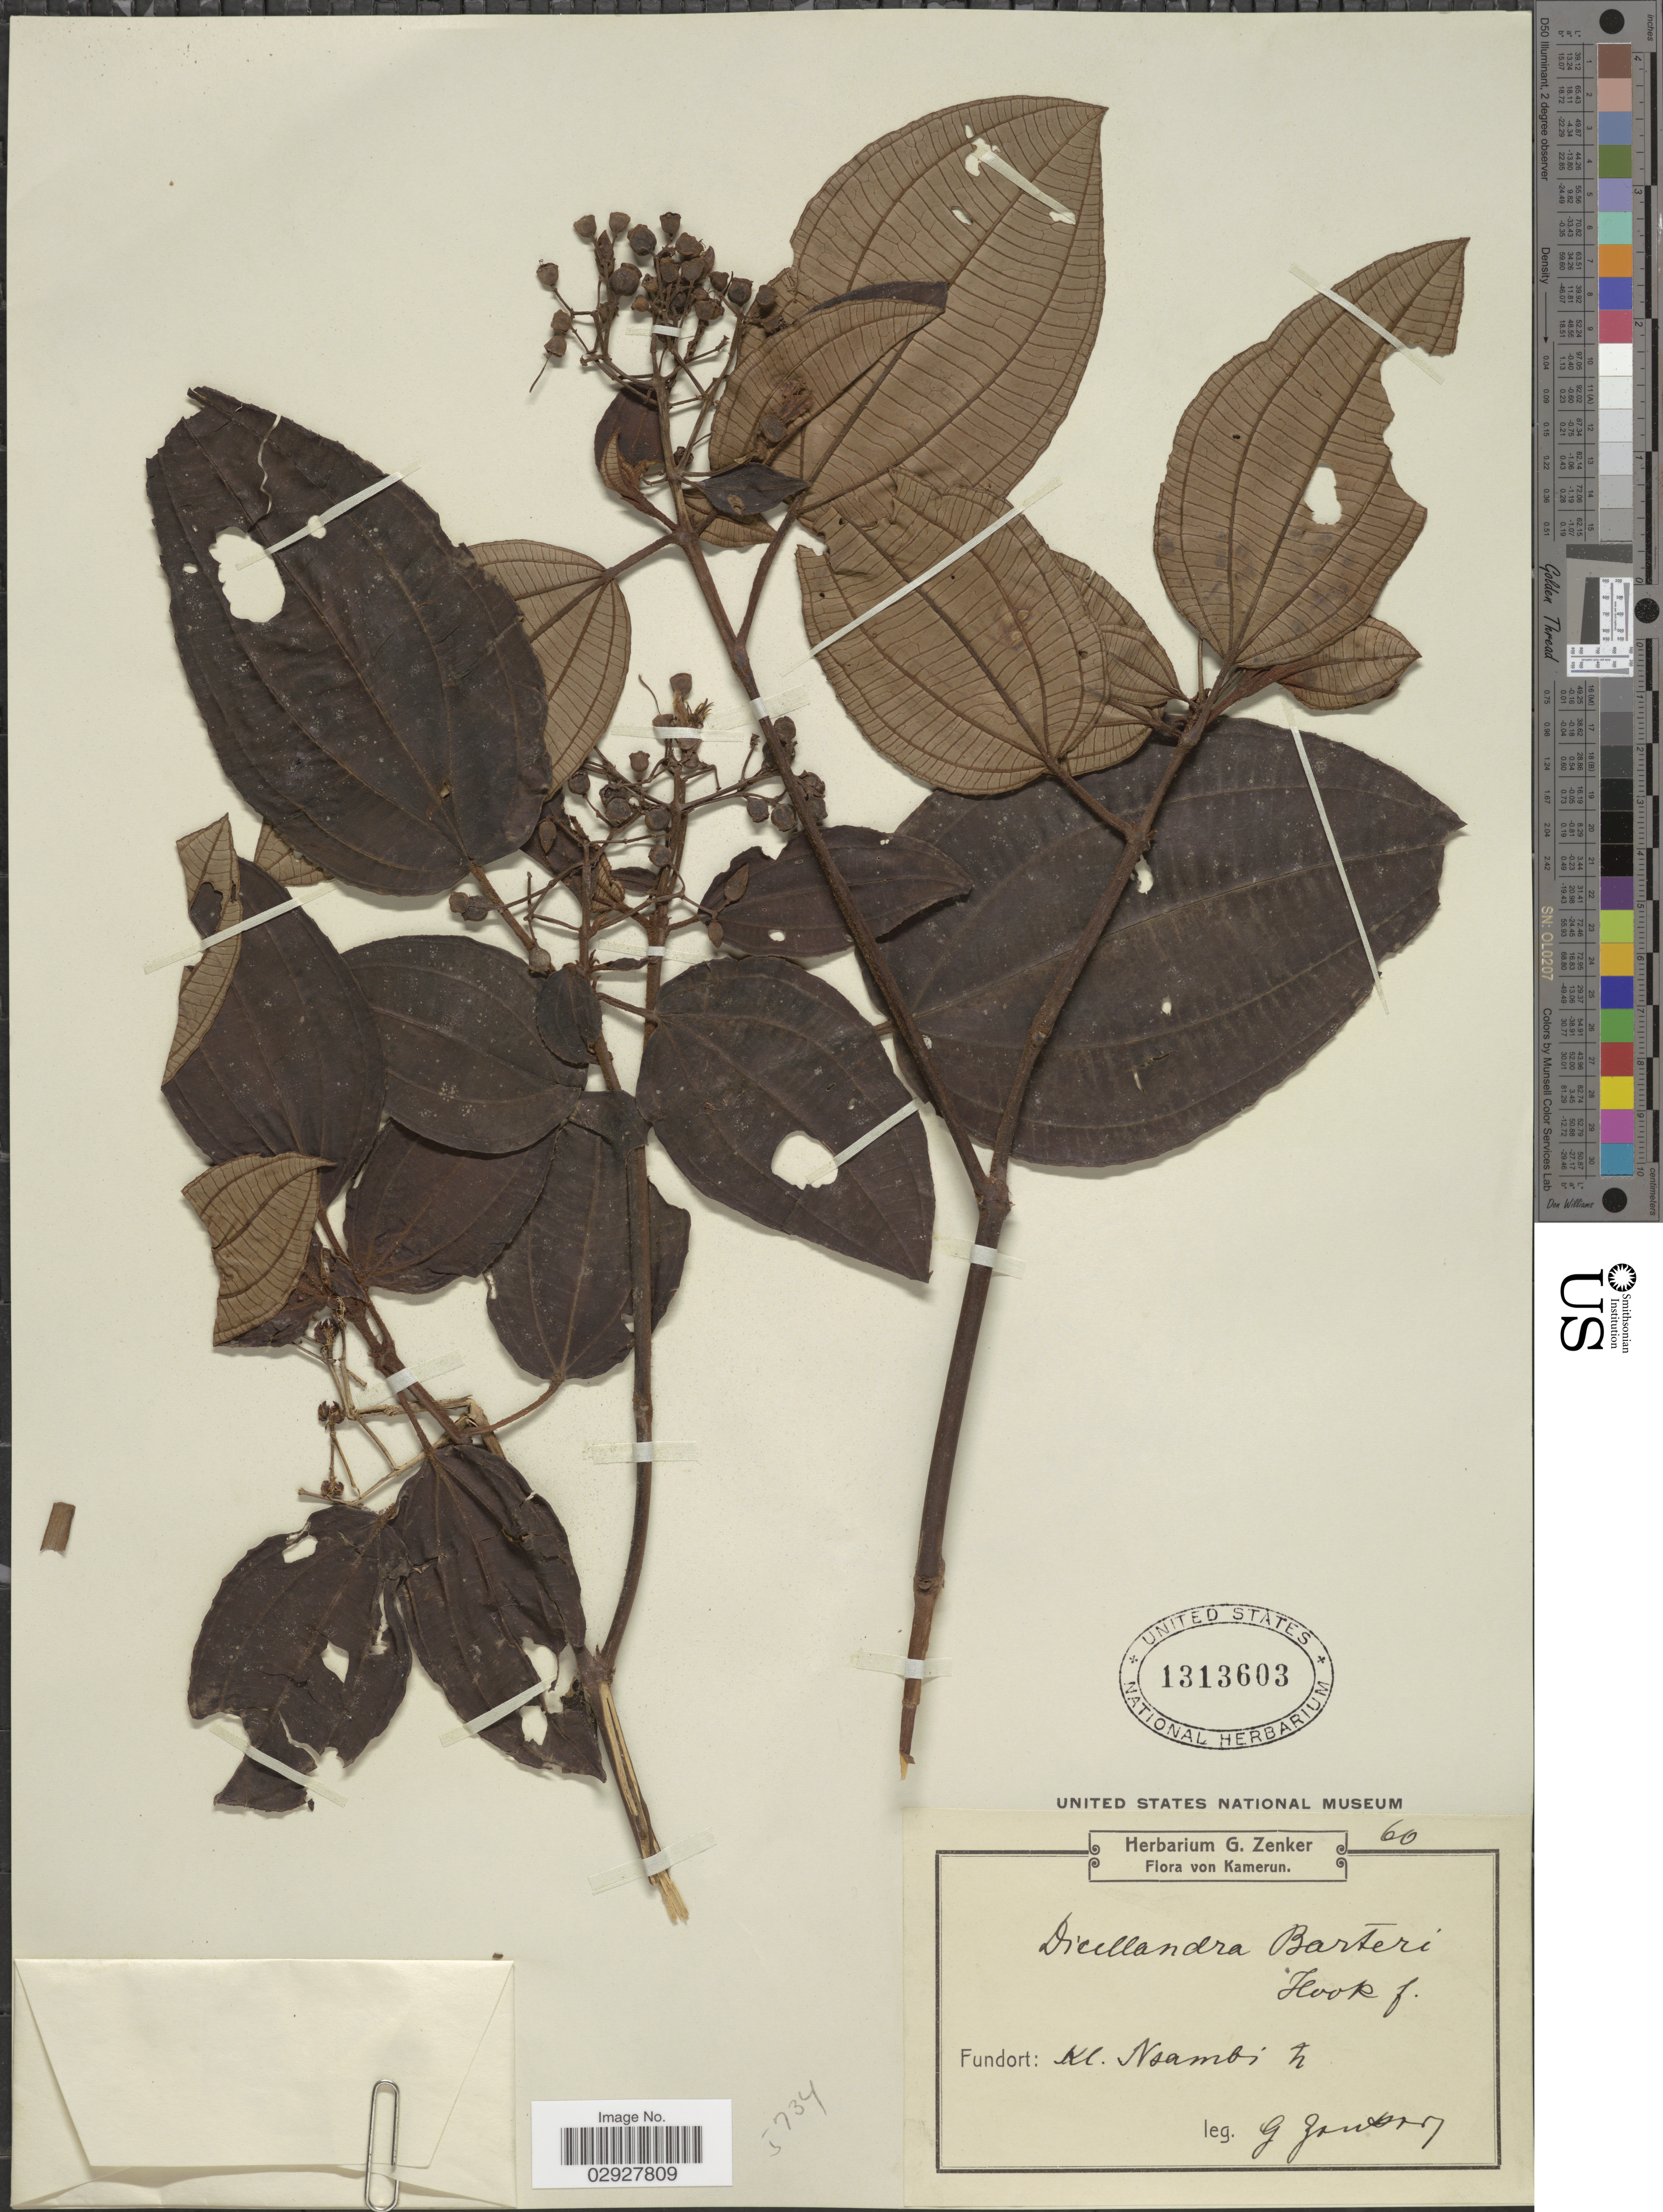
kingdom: Plantae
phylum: Tracheophyta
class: Magnoliopsida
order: Myrtales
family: Melastomataceae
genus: Dicellandra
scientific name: Dicellandra barteri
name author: Hook. f.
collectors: G. A. Zenker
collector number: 60?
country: Cameroon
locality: Kamerun. Kl. Nsambi.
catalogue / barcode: US 1313603